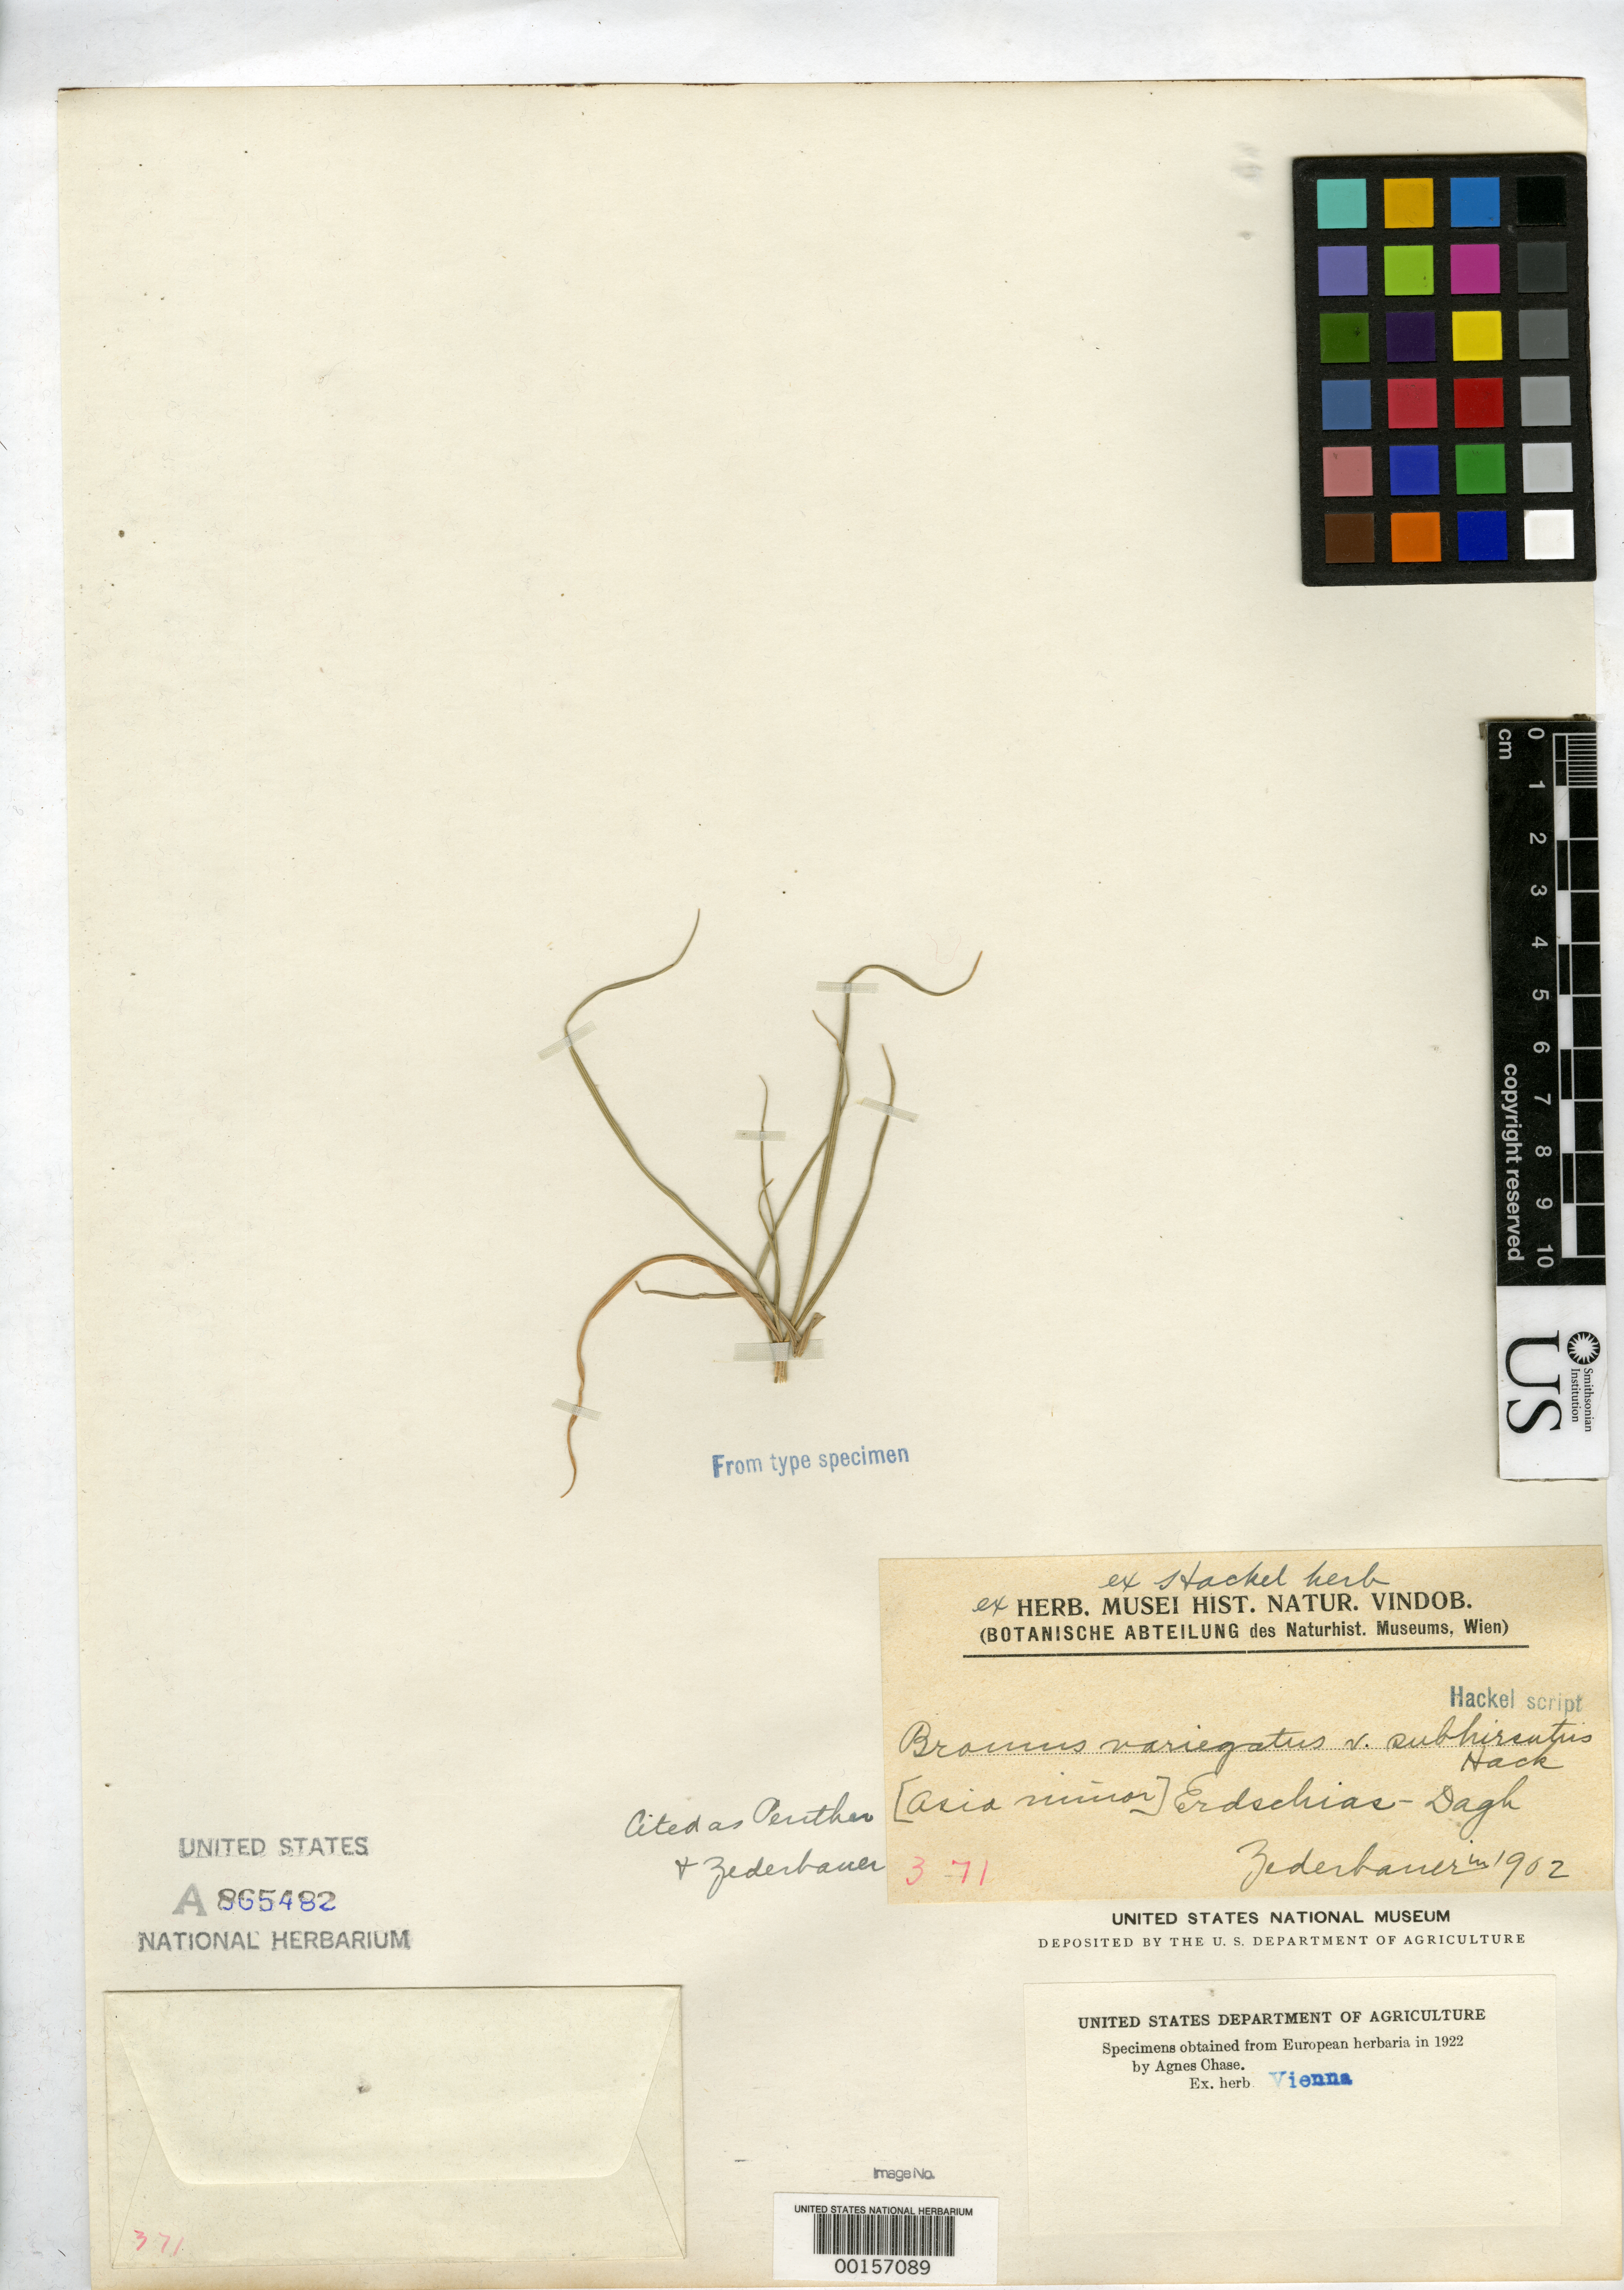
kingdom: Plantae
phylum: Tracheophyta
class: Liliopsida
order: Poales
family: Poaceae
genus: Bromus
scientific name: Bromus variegatus var. subhirsutus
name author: Hack.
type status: Type Fragment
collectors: E. Zederbauer & A. Penther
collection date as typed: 1902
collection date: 1902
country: Turkey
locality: "Asia Minor", Erdschias-Dagh.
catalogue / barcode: US 865482A